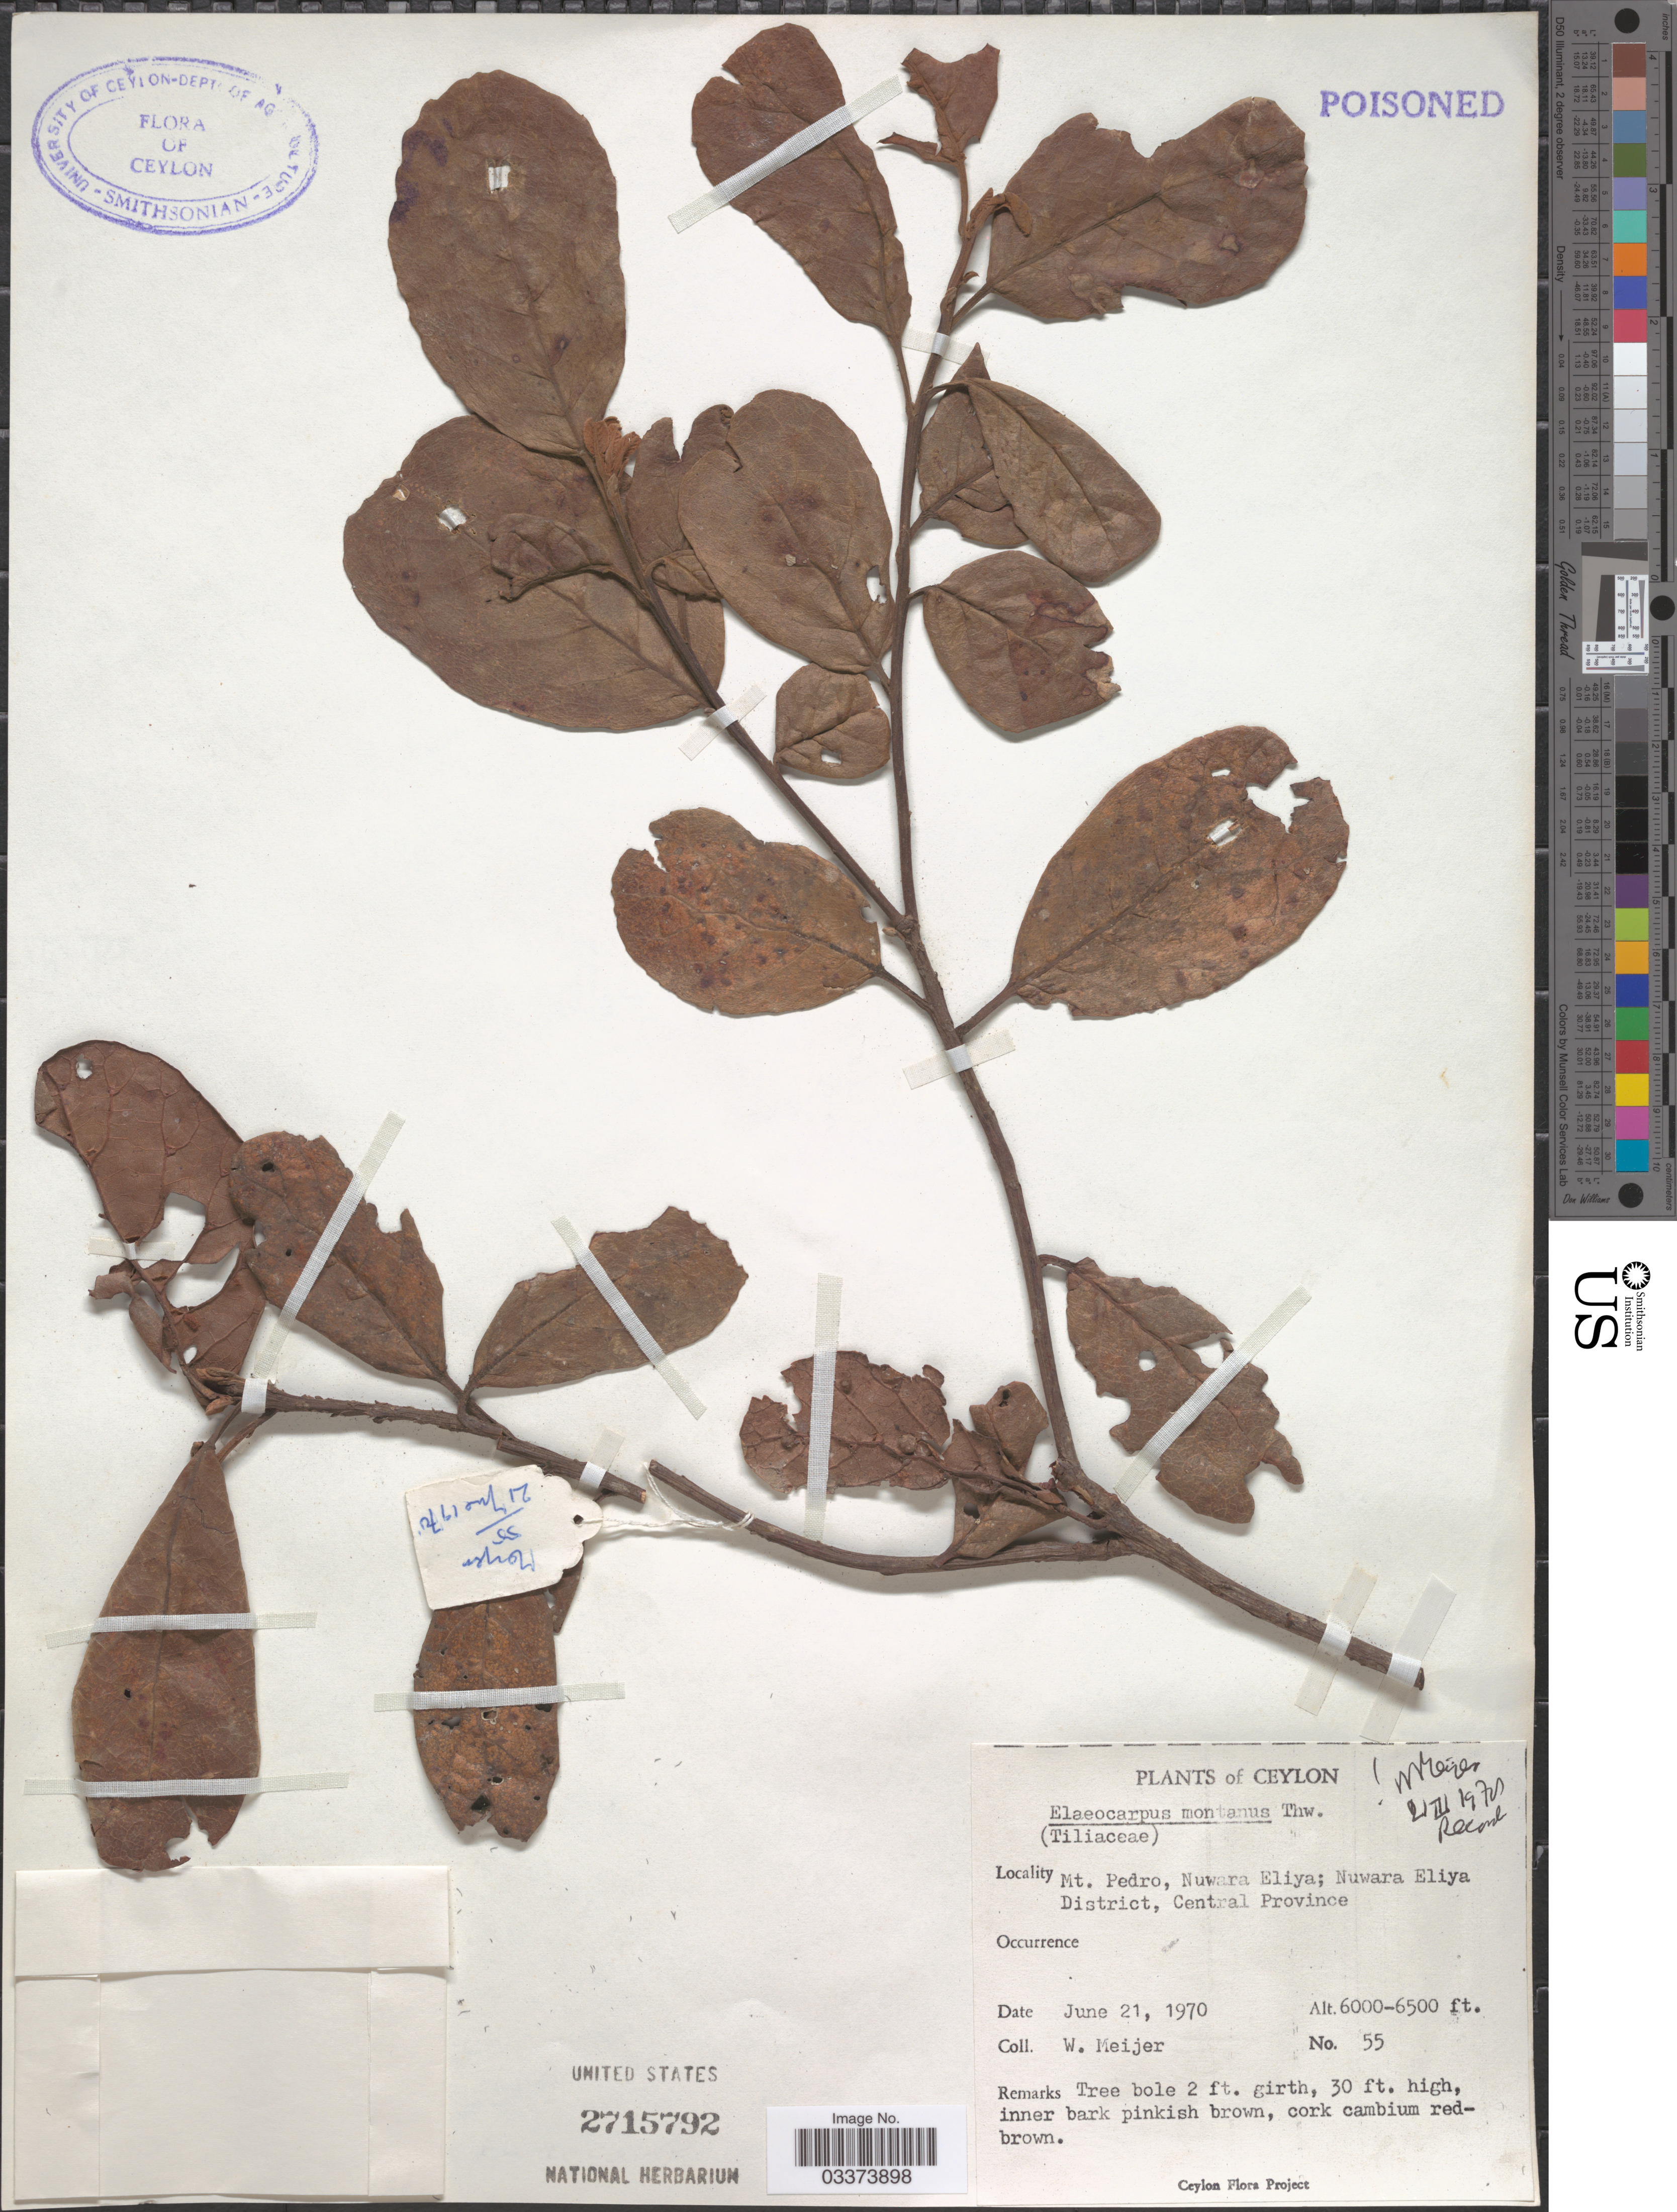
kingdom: Plantae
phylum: Tracheophyta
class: Magnoliopsida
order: Oxalidales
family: Elaeocarpaceae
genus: Elaeocarpus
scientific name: Elaeocarpus montanus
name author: Thwaites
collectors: W. Meijer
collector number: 55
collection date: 1970-06-21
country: Sri Lanka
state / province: Central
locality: Ceylon. Mt. Pedro, Nuwara Eliya District.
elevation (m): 1829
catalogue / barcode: US 2715792